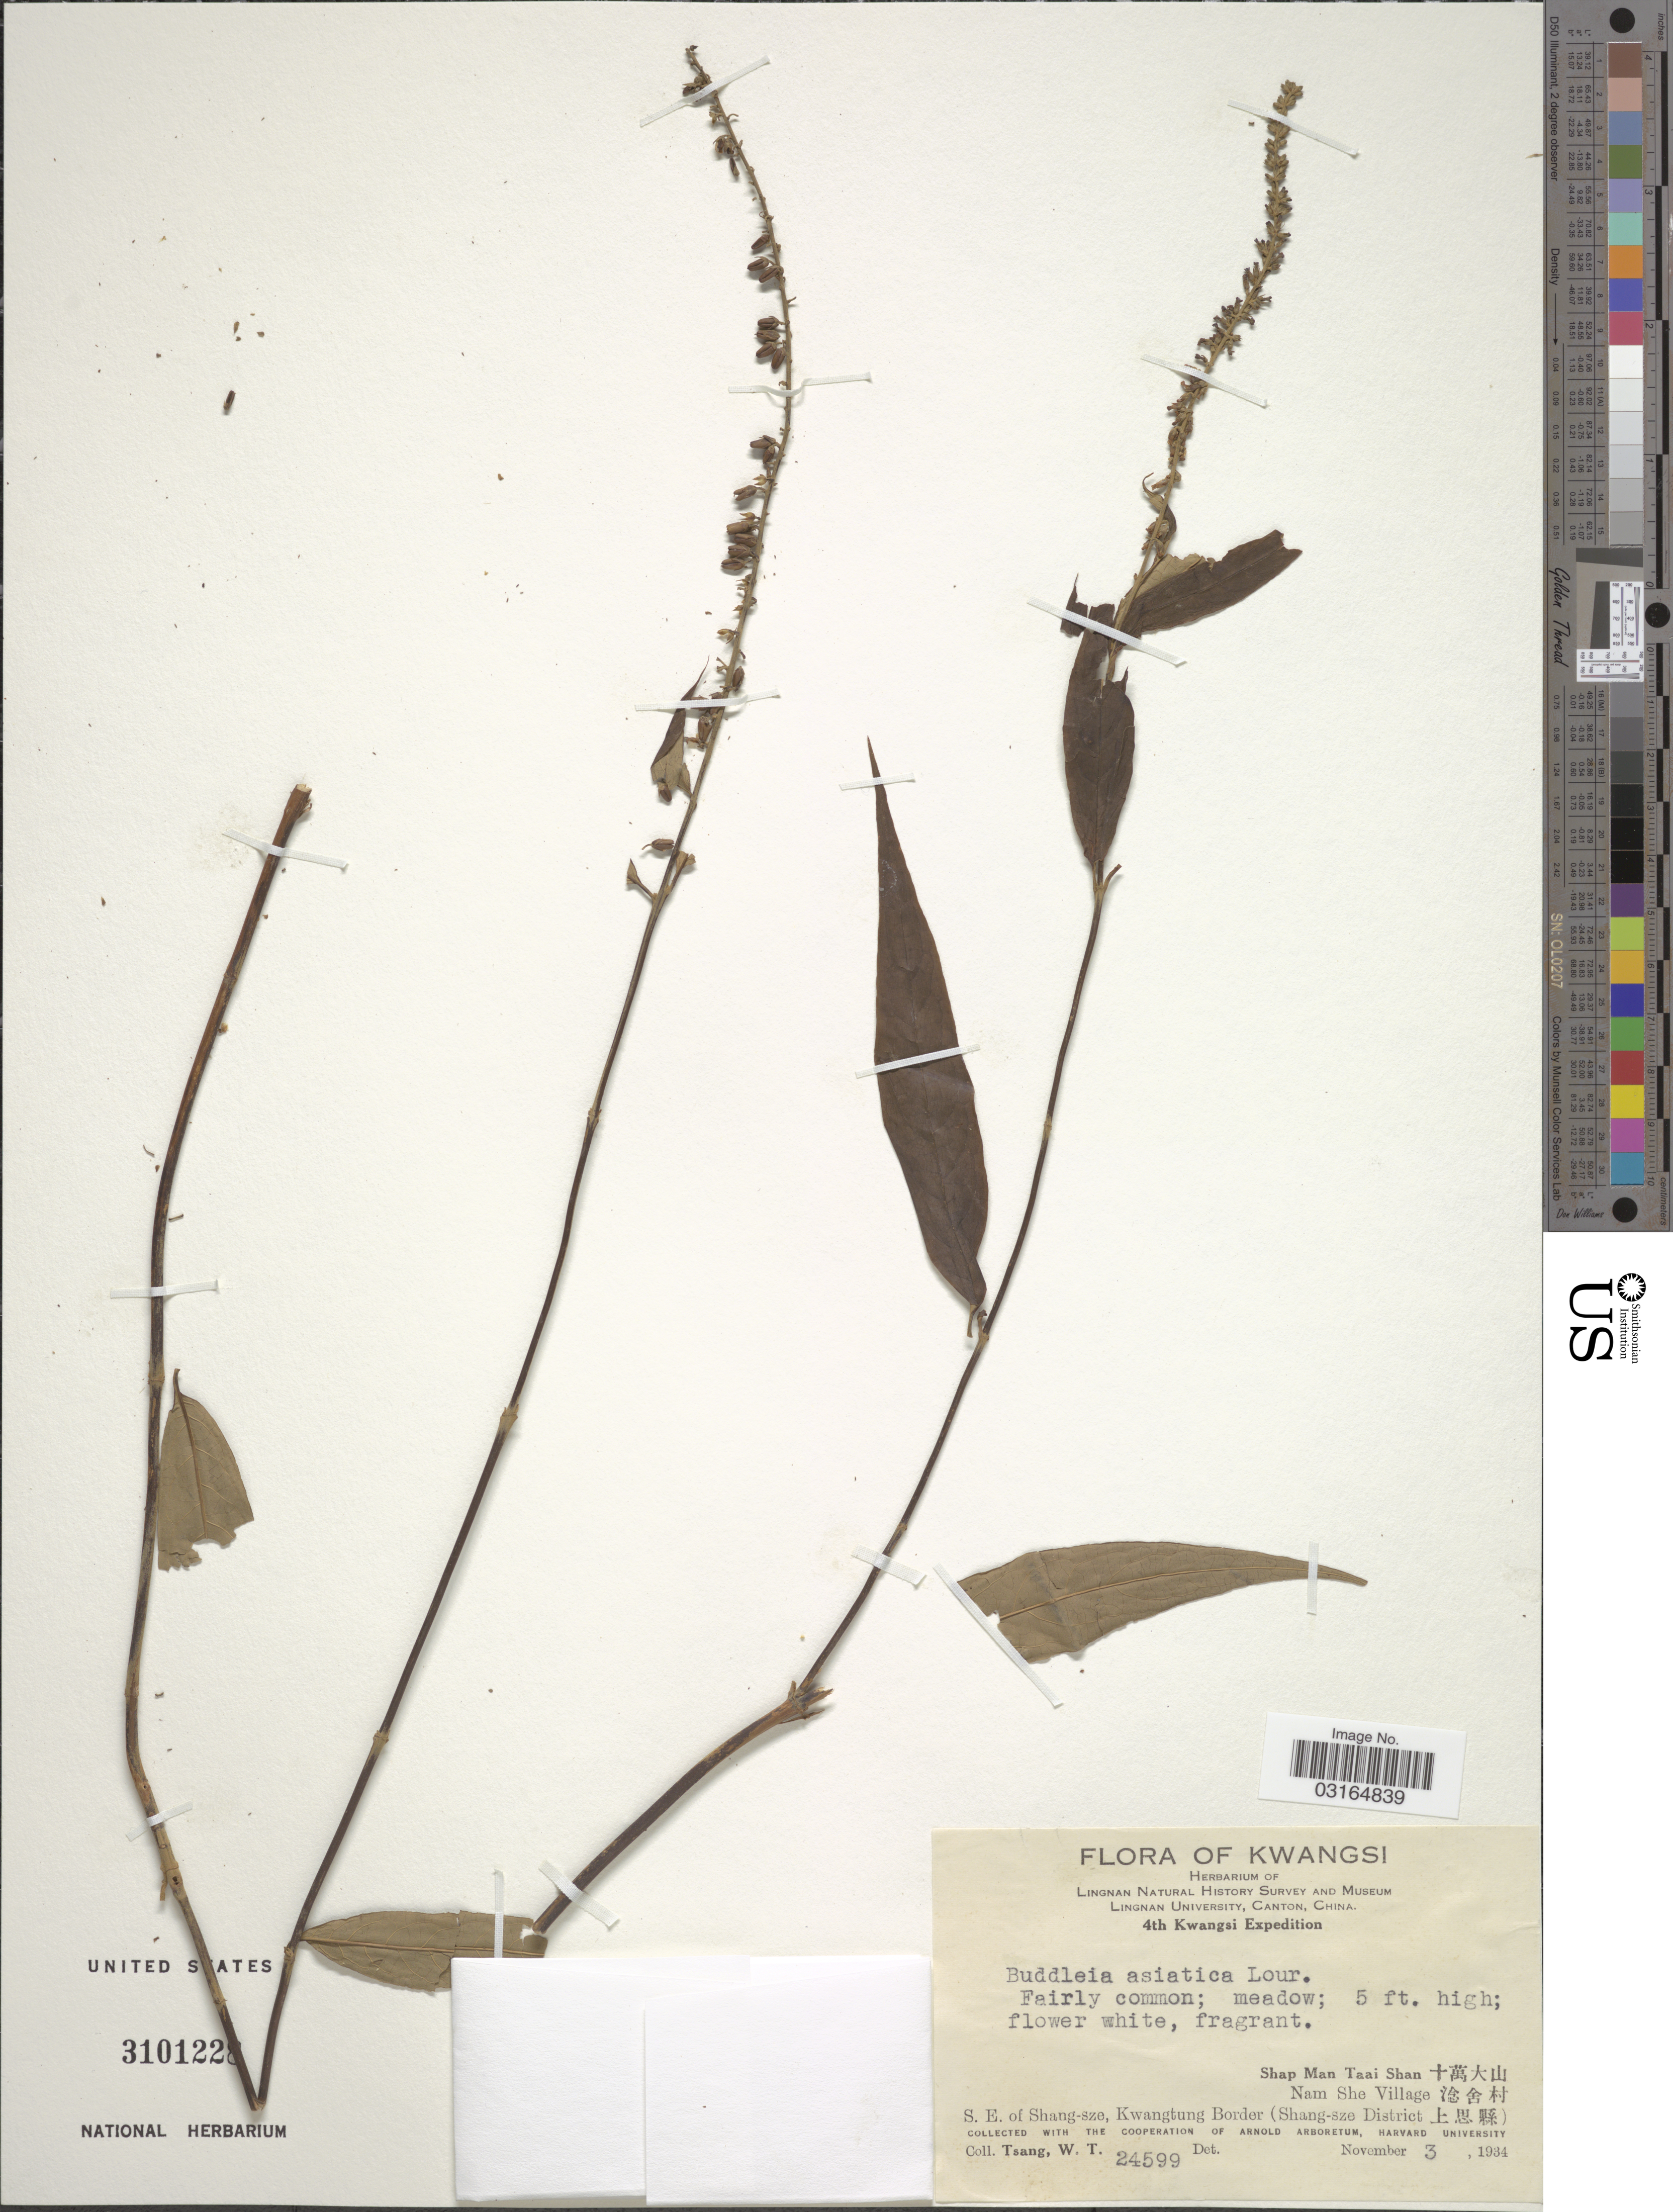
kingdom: Plantae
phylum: Tracheophyta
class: Magnoliopsida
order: Lamiales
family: Scrophulariaceae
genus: Buddleja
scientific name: Buddleja asiatica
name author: Lour.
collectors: W. T. Tsang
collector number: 24599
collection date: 1934-11-03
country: China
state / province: Guangxi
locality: Kwangsi. Shap Man Taai Shan, Nam She Village, S.E. of Shang-sze, Kwangtung Border (Shang-sze District).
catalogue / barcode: US 3101228